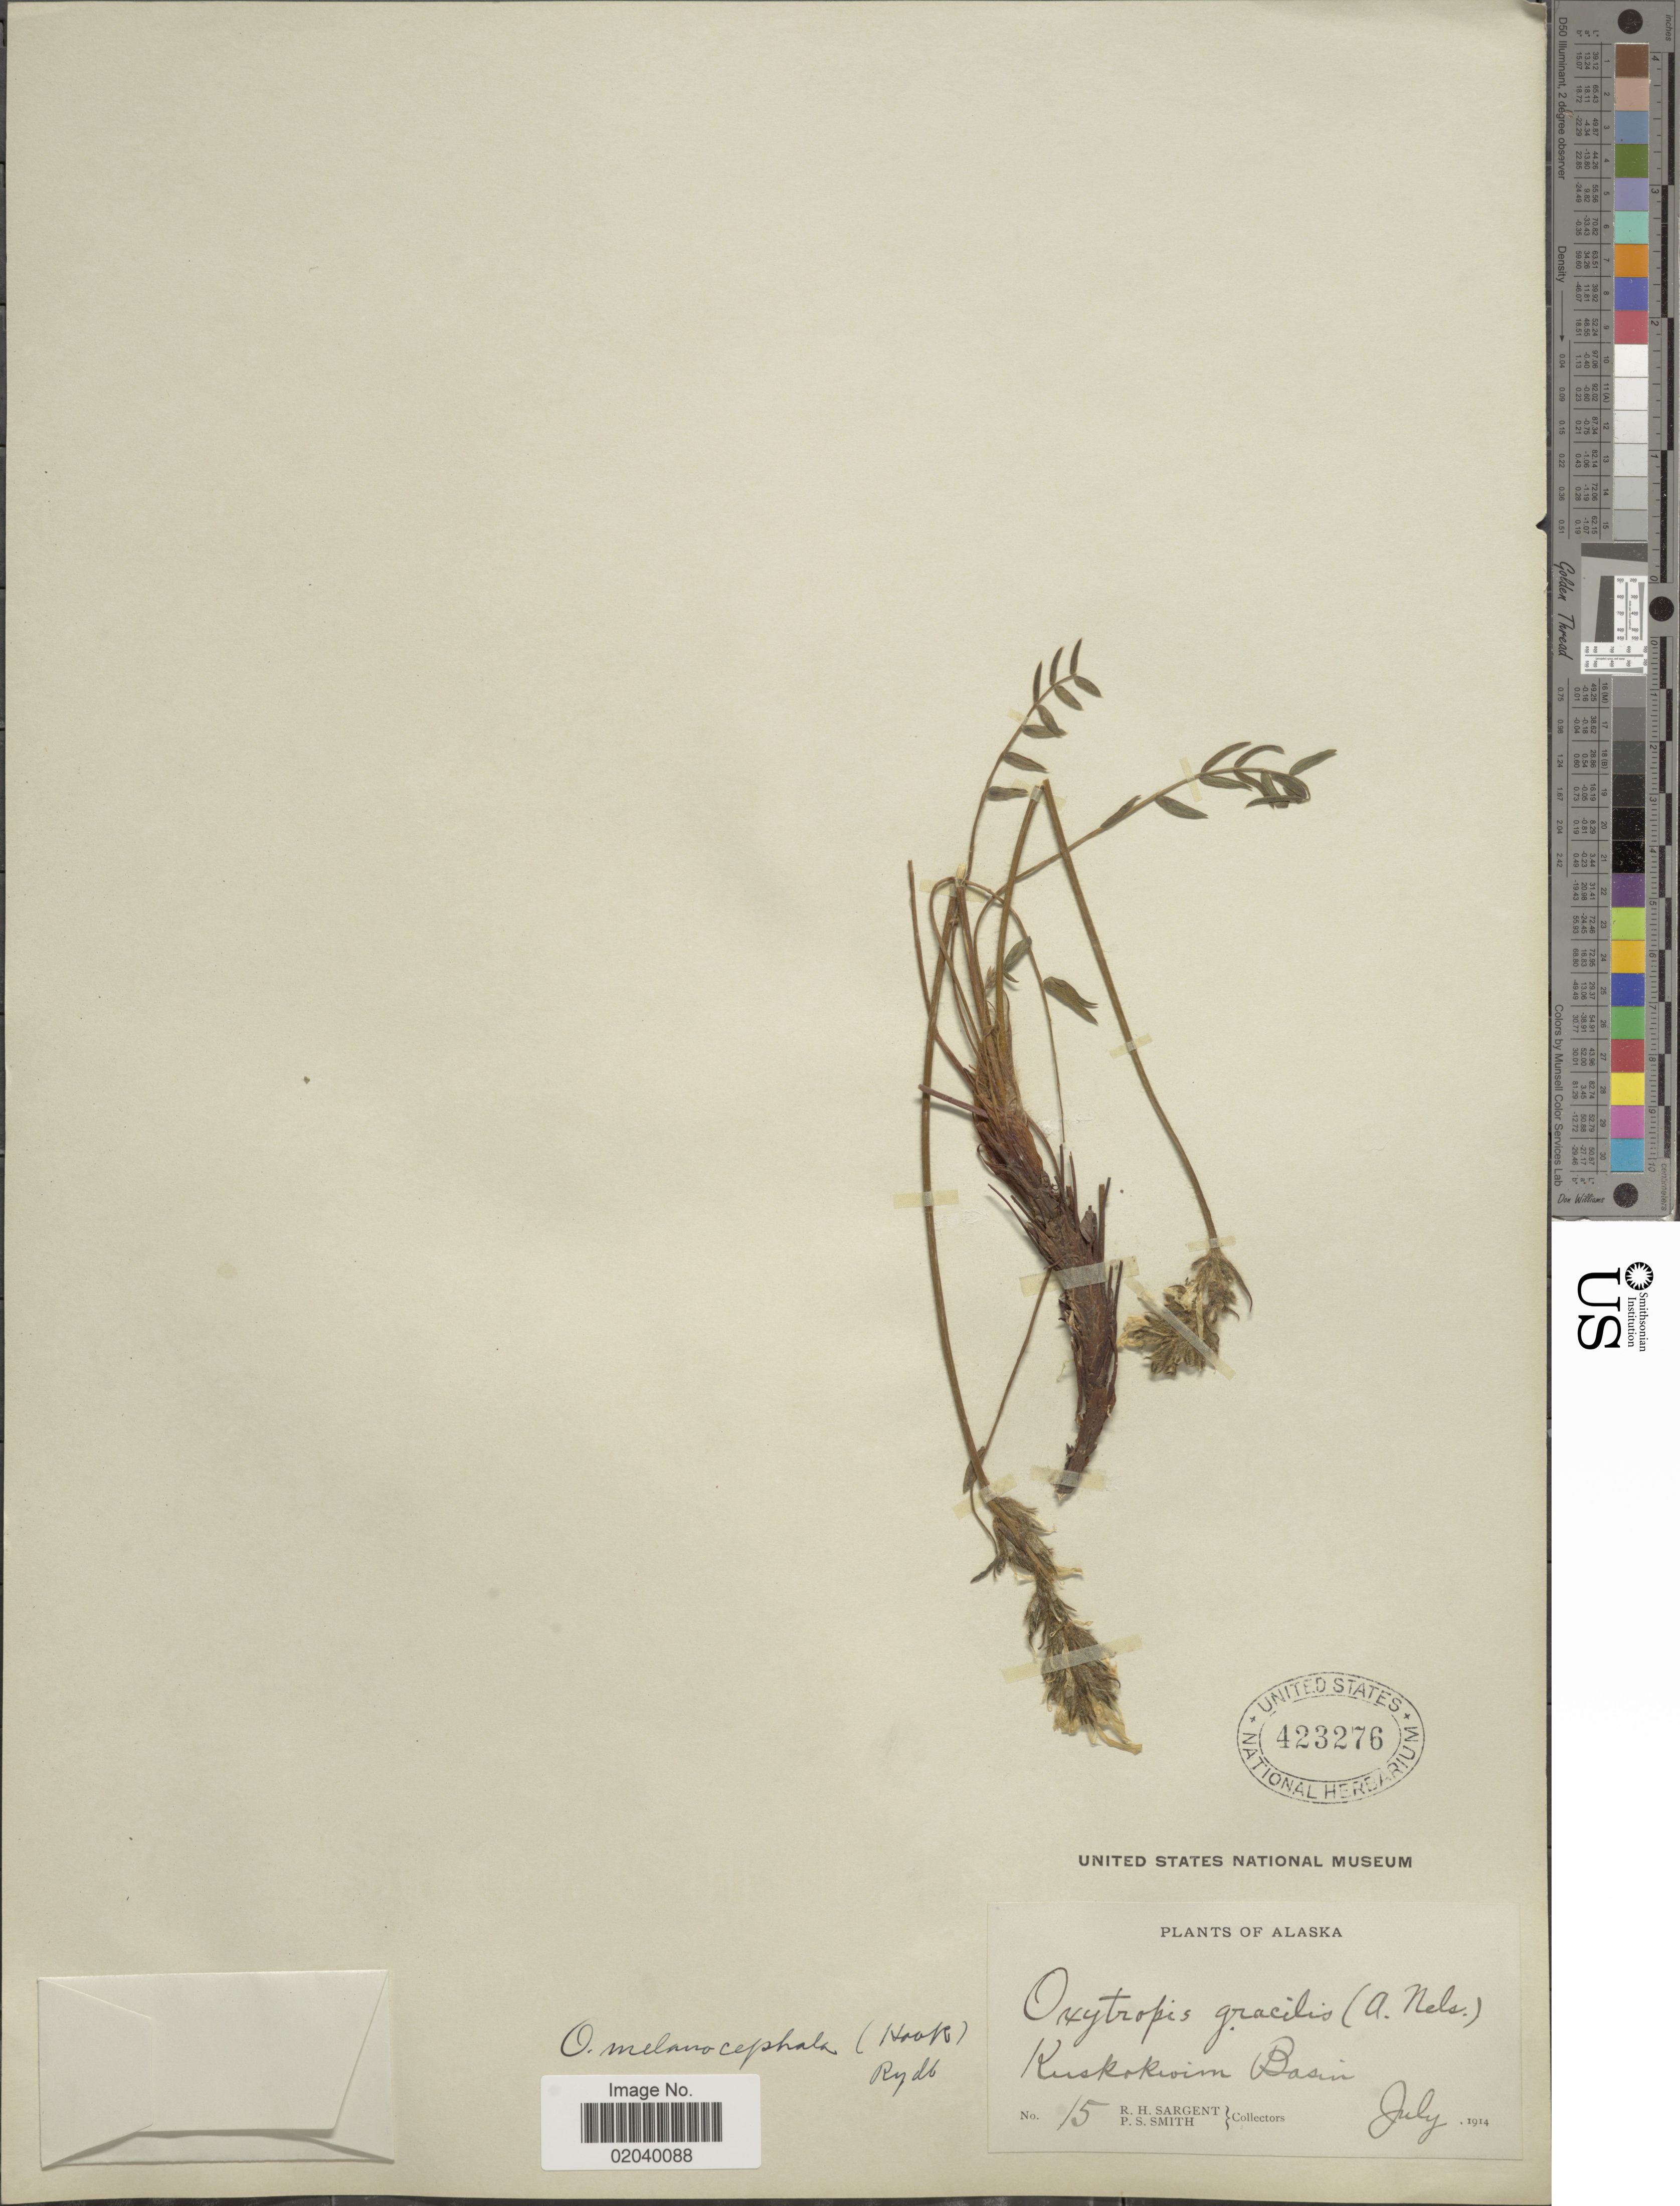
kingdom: Plantae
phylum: Tracheophyta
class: Magnoliopsida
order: Fabales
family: Fabaceae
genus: Oxytropis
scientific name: Oxytropis maydelliana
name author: Trautv.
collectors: R. Sargent & P. Smith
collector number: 15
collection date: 1914-07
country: United States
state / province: Alaska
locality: Kuskokwim Basin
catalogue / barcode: US 423276